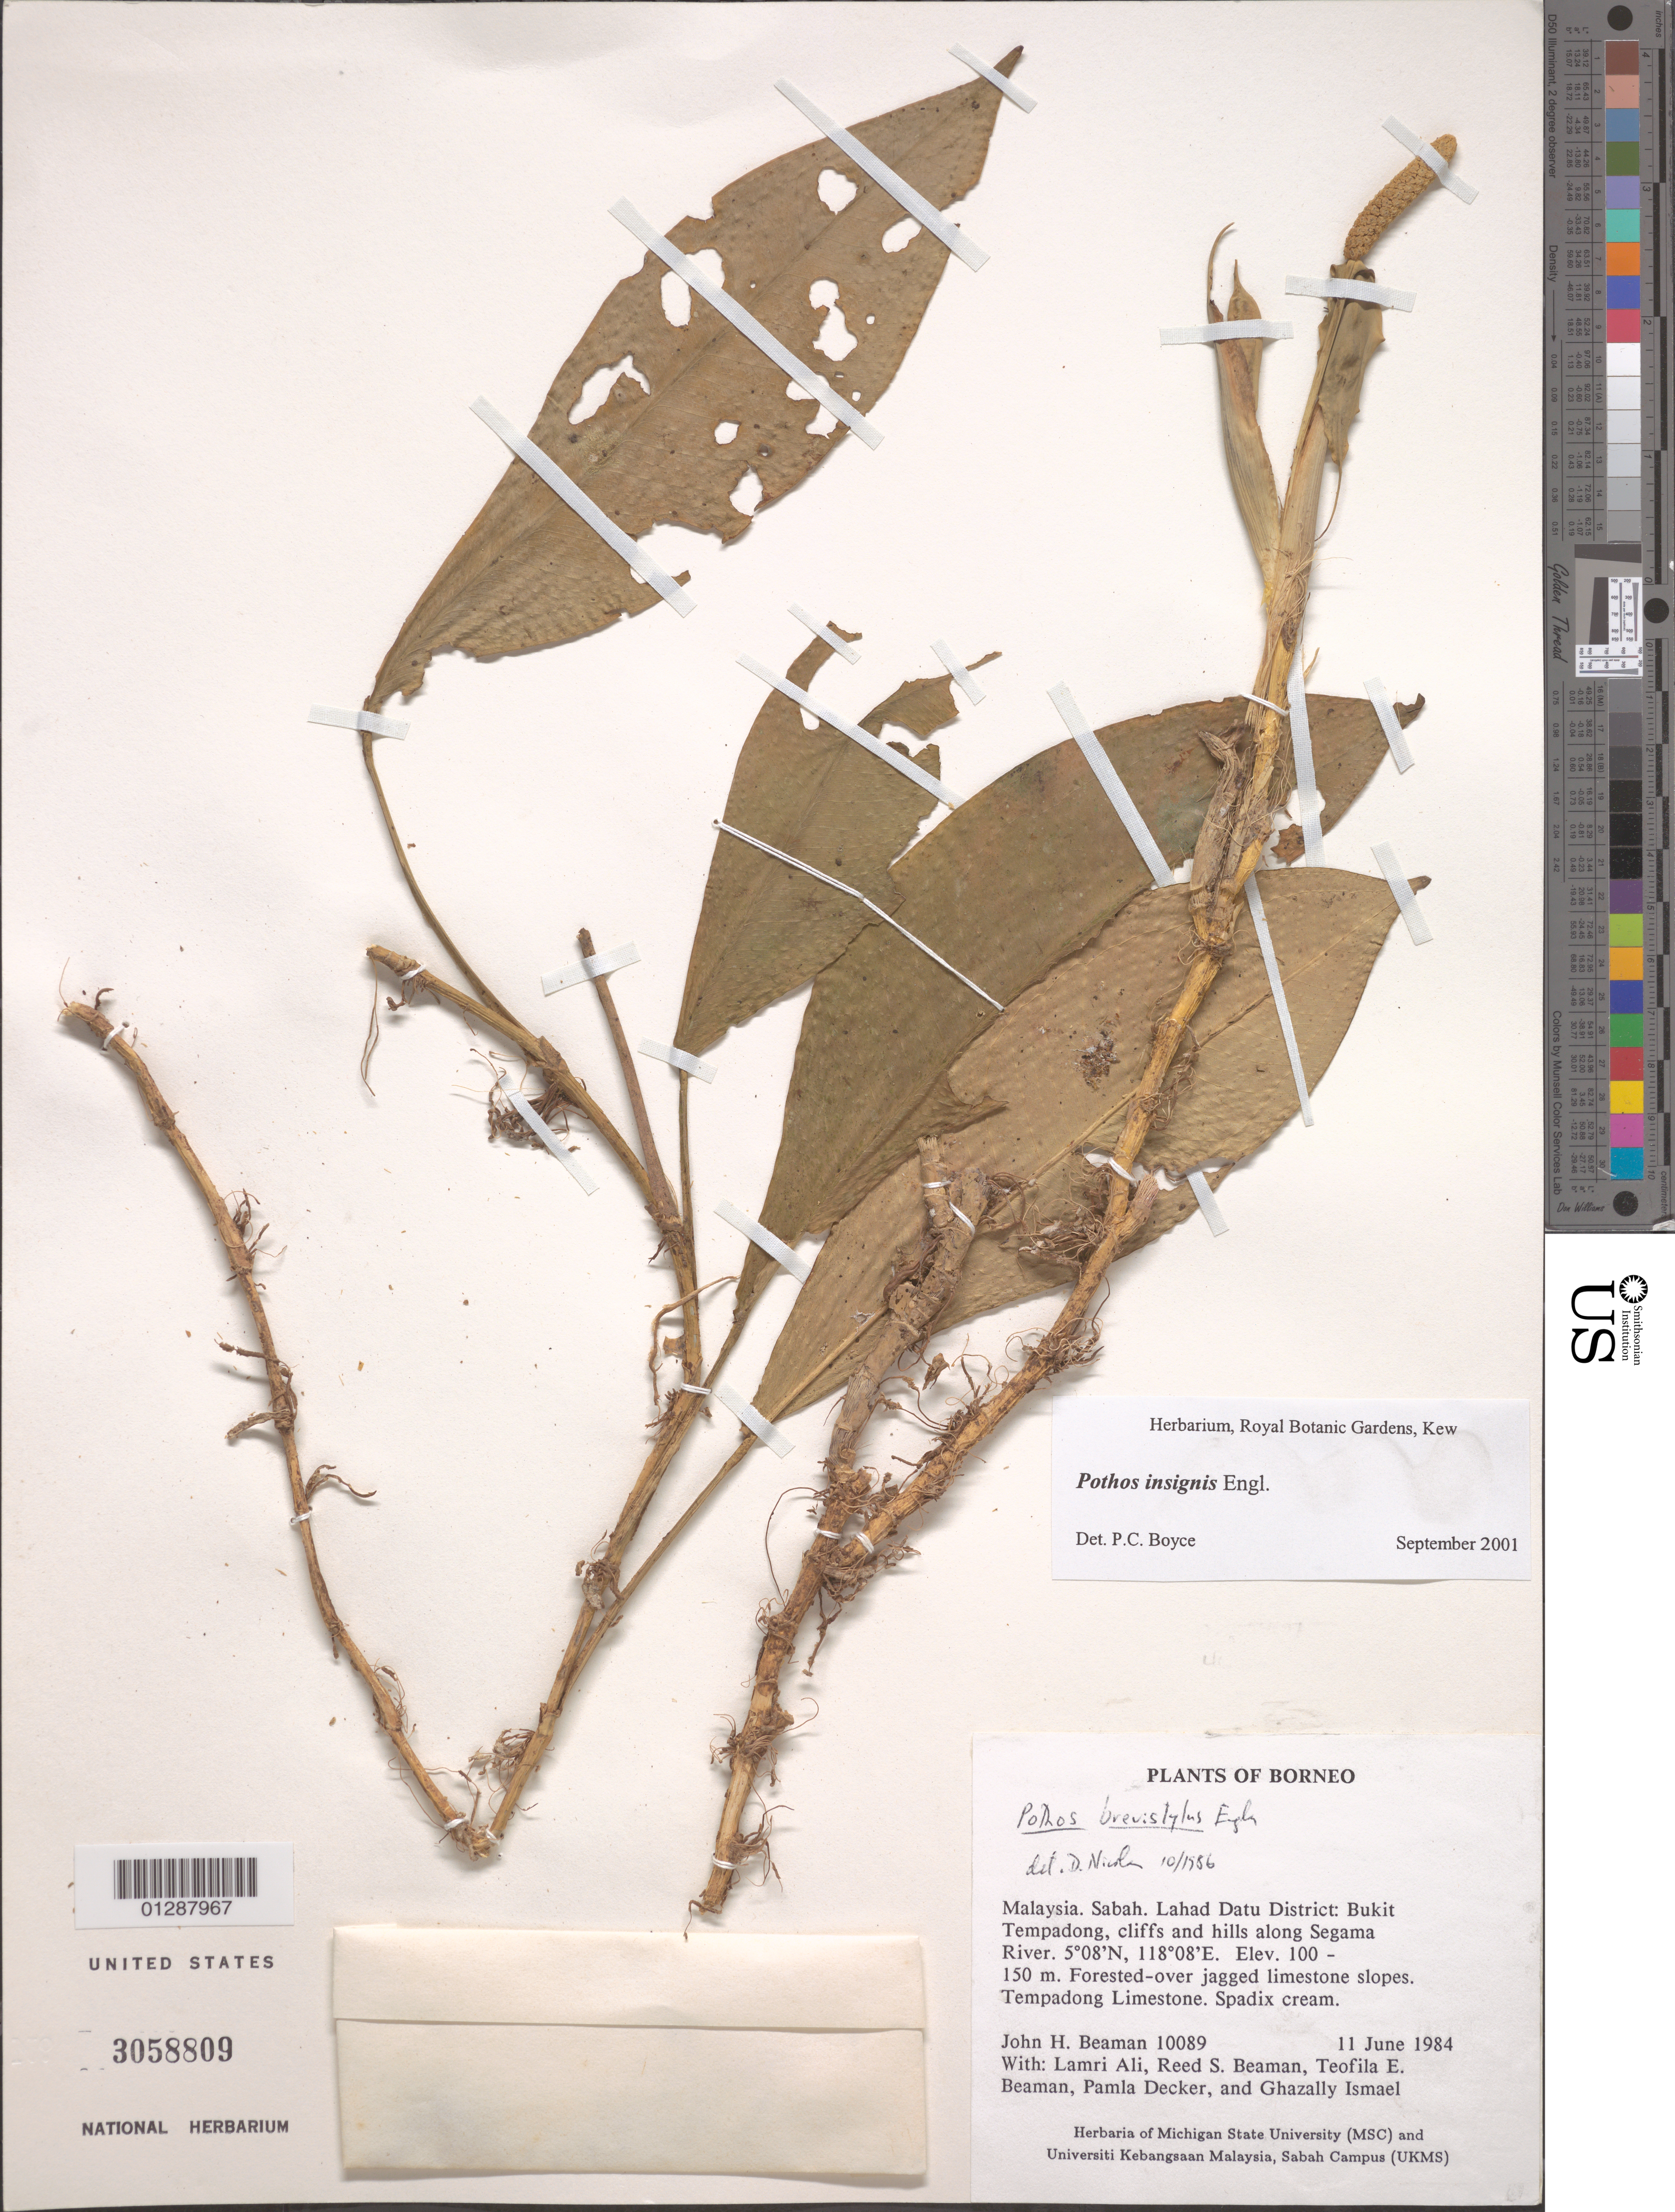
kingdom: Plantae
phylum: Tracheophyta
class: Liliopsida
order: Alismatales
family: Araceae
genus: Pothos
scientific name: Pothos insignis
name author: Engl.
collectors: J. H. Beaman, L. Ali, R. S. Beaman, T. E. Beaman & et al.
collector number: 10089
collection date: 1984-06-11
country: Malaysia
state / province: Sabah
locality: Borneo. Lahad Datu District: Bukit Tempadong, cliffs and hills along Segama River. Tempadong Limestone.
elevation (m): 100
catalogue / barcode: US 3058809